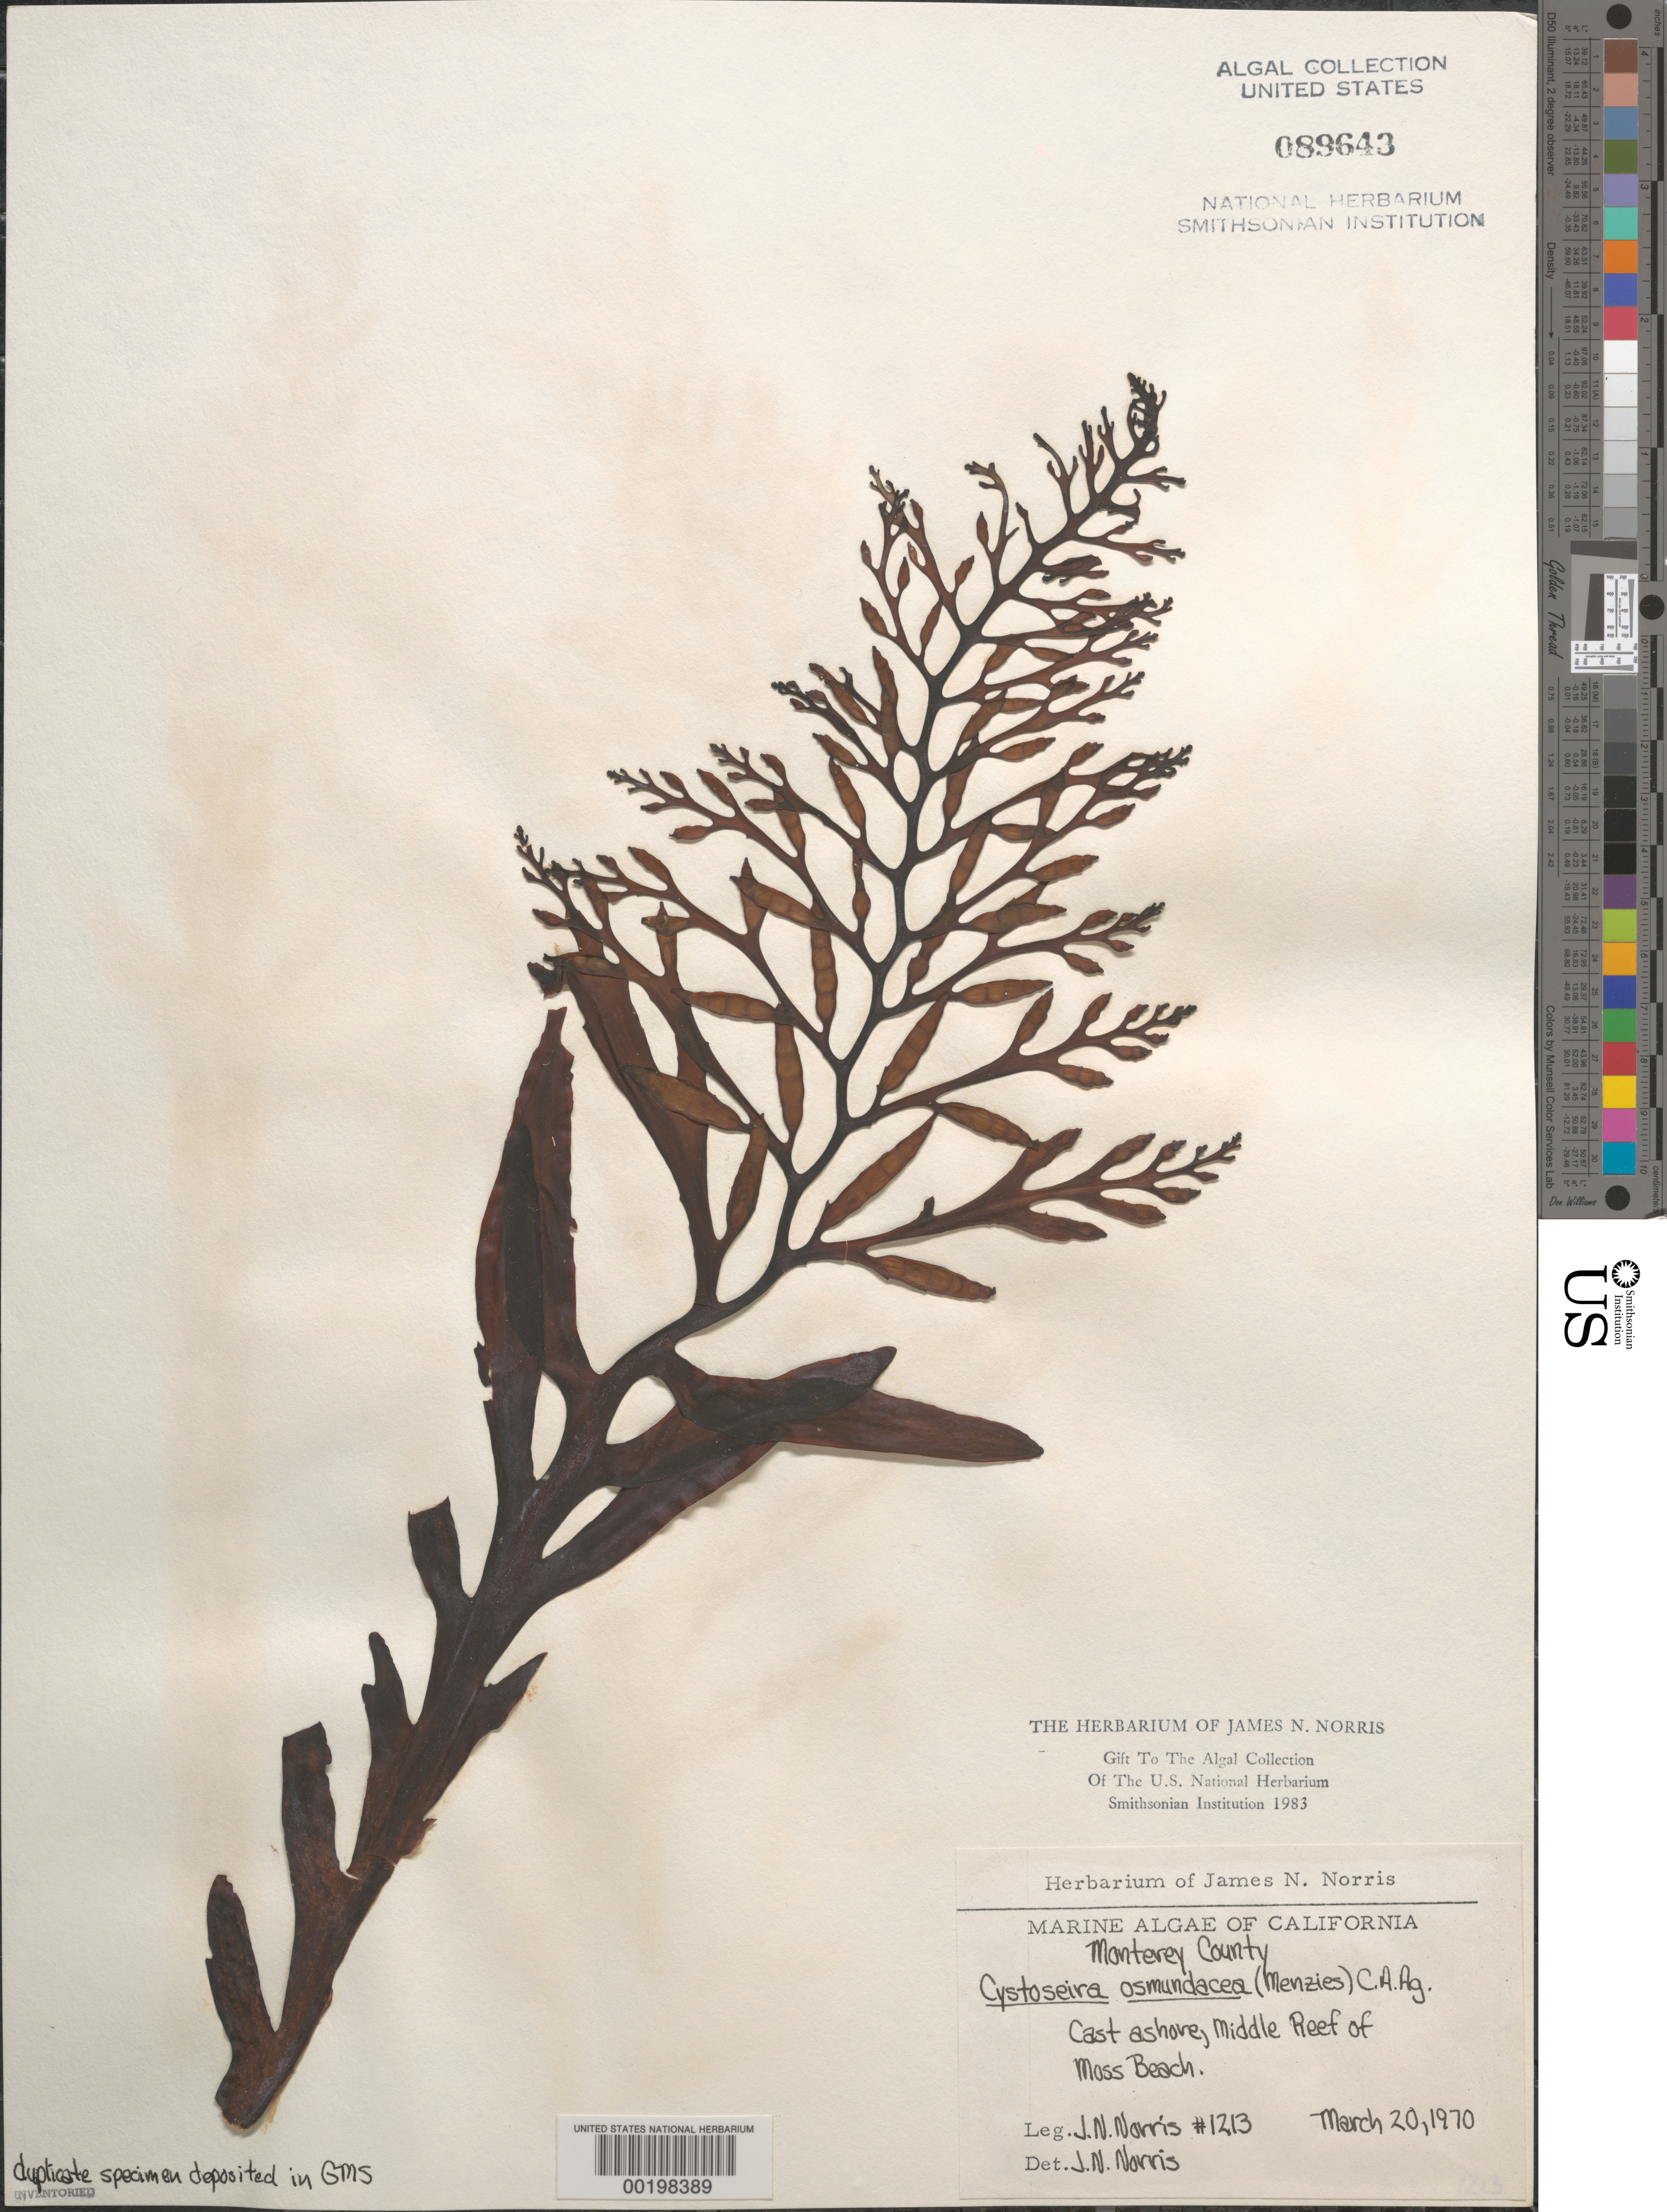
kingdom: Chromista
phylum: Ochrophyta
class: Phaeophyceae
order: Fucales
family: Sargassaceae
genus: Cystoseira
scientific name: Cystoseira osmundacea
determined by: Norris, James N.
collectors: J. N. Norris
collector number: JN-1213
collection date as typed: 20 Mar 1970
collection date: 1970-03-20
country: United States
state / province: California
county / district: Monterey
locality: Middle Reef of Moss Beach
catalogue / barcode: US 89643